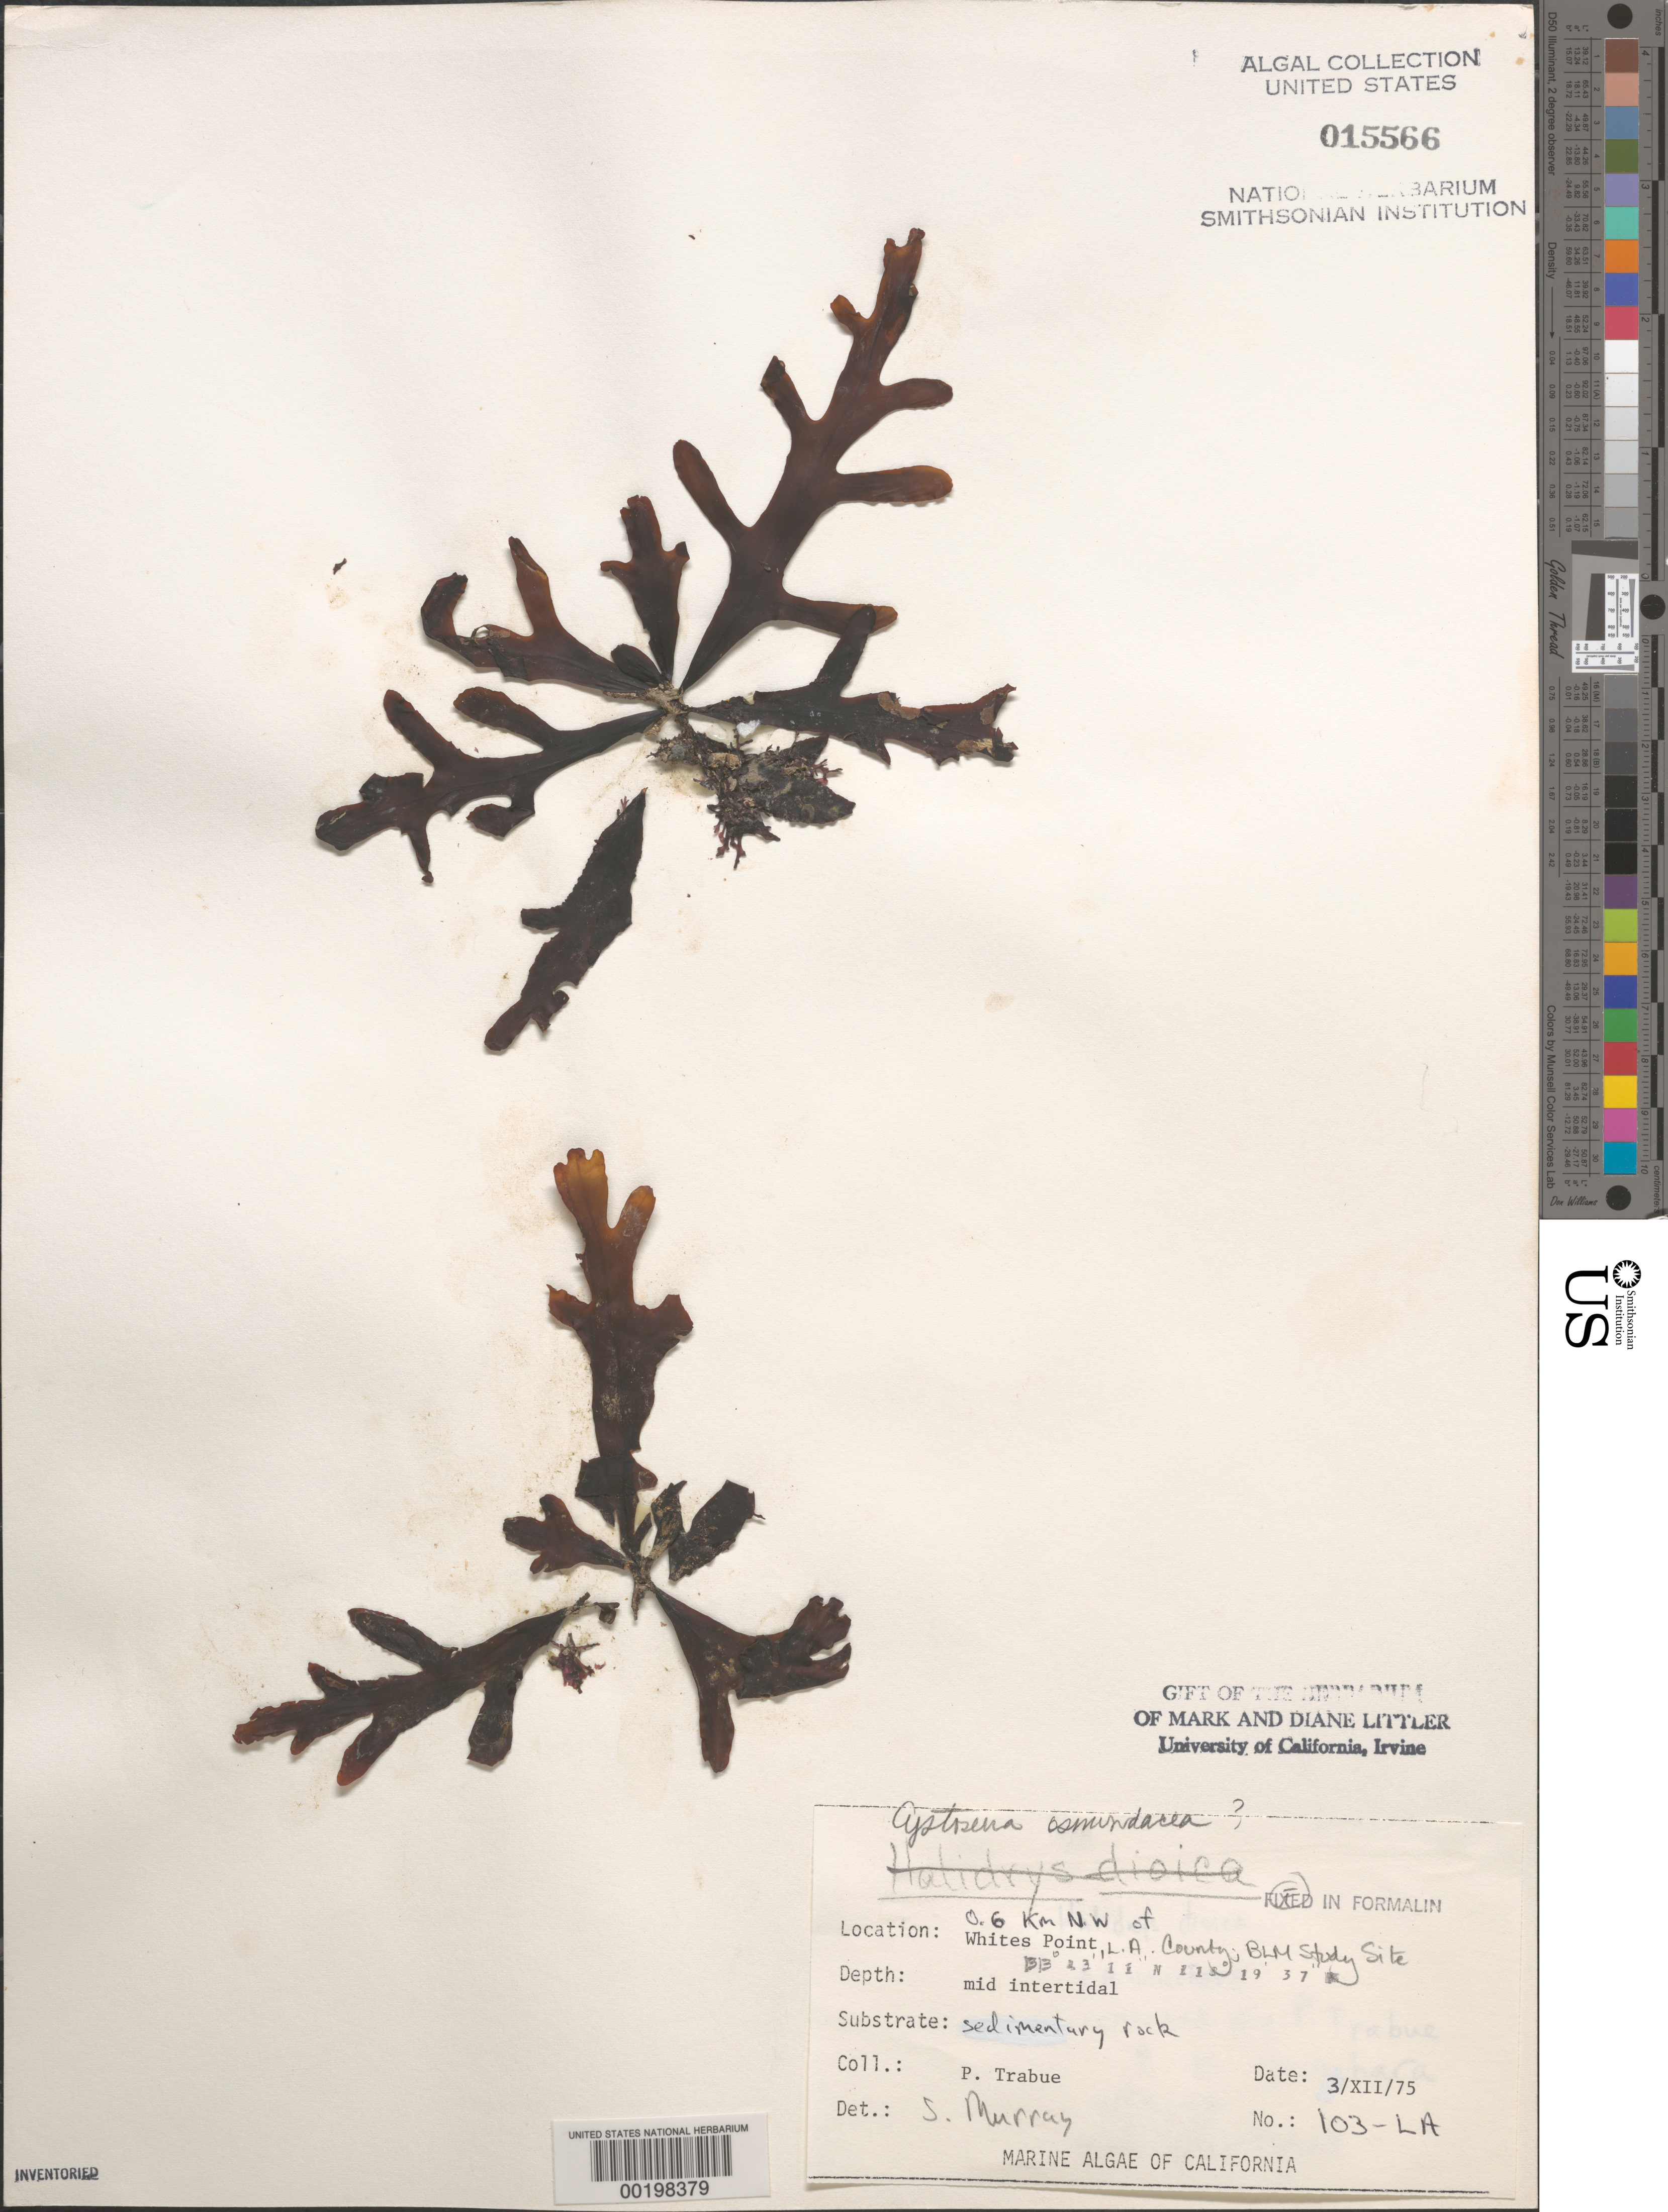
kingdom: Chromista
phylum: Ochrophyta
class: Phaeophyceae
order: Fucales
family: Sargassaceae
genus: Cystoseira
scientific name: Cystoseira osmundacea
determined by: Murray, S. N.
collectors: P. J. Trabue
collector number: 103-la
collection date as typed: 03 Dec 1975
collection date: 1975-12-03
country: United States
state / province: California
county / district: Los Angeles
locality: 0.6 km northwest of Whites Point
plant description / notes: BLM-SOCALBIGHT Rocky Intertidal Survey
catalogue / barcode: US 15566